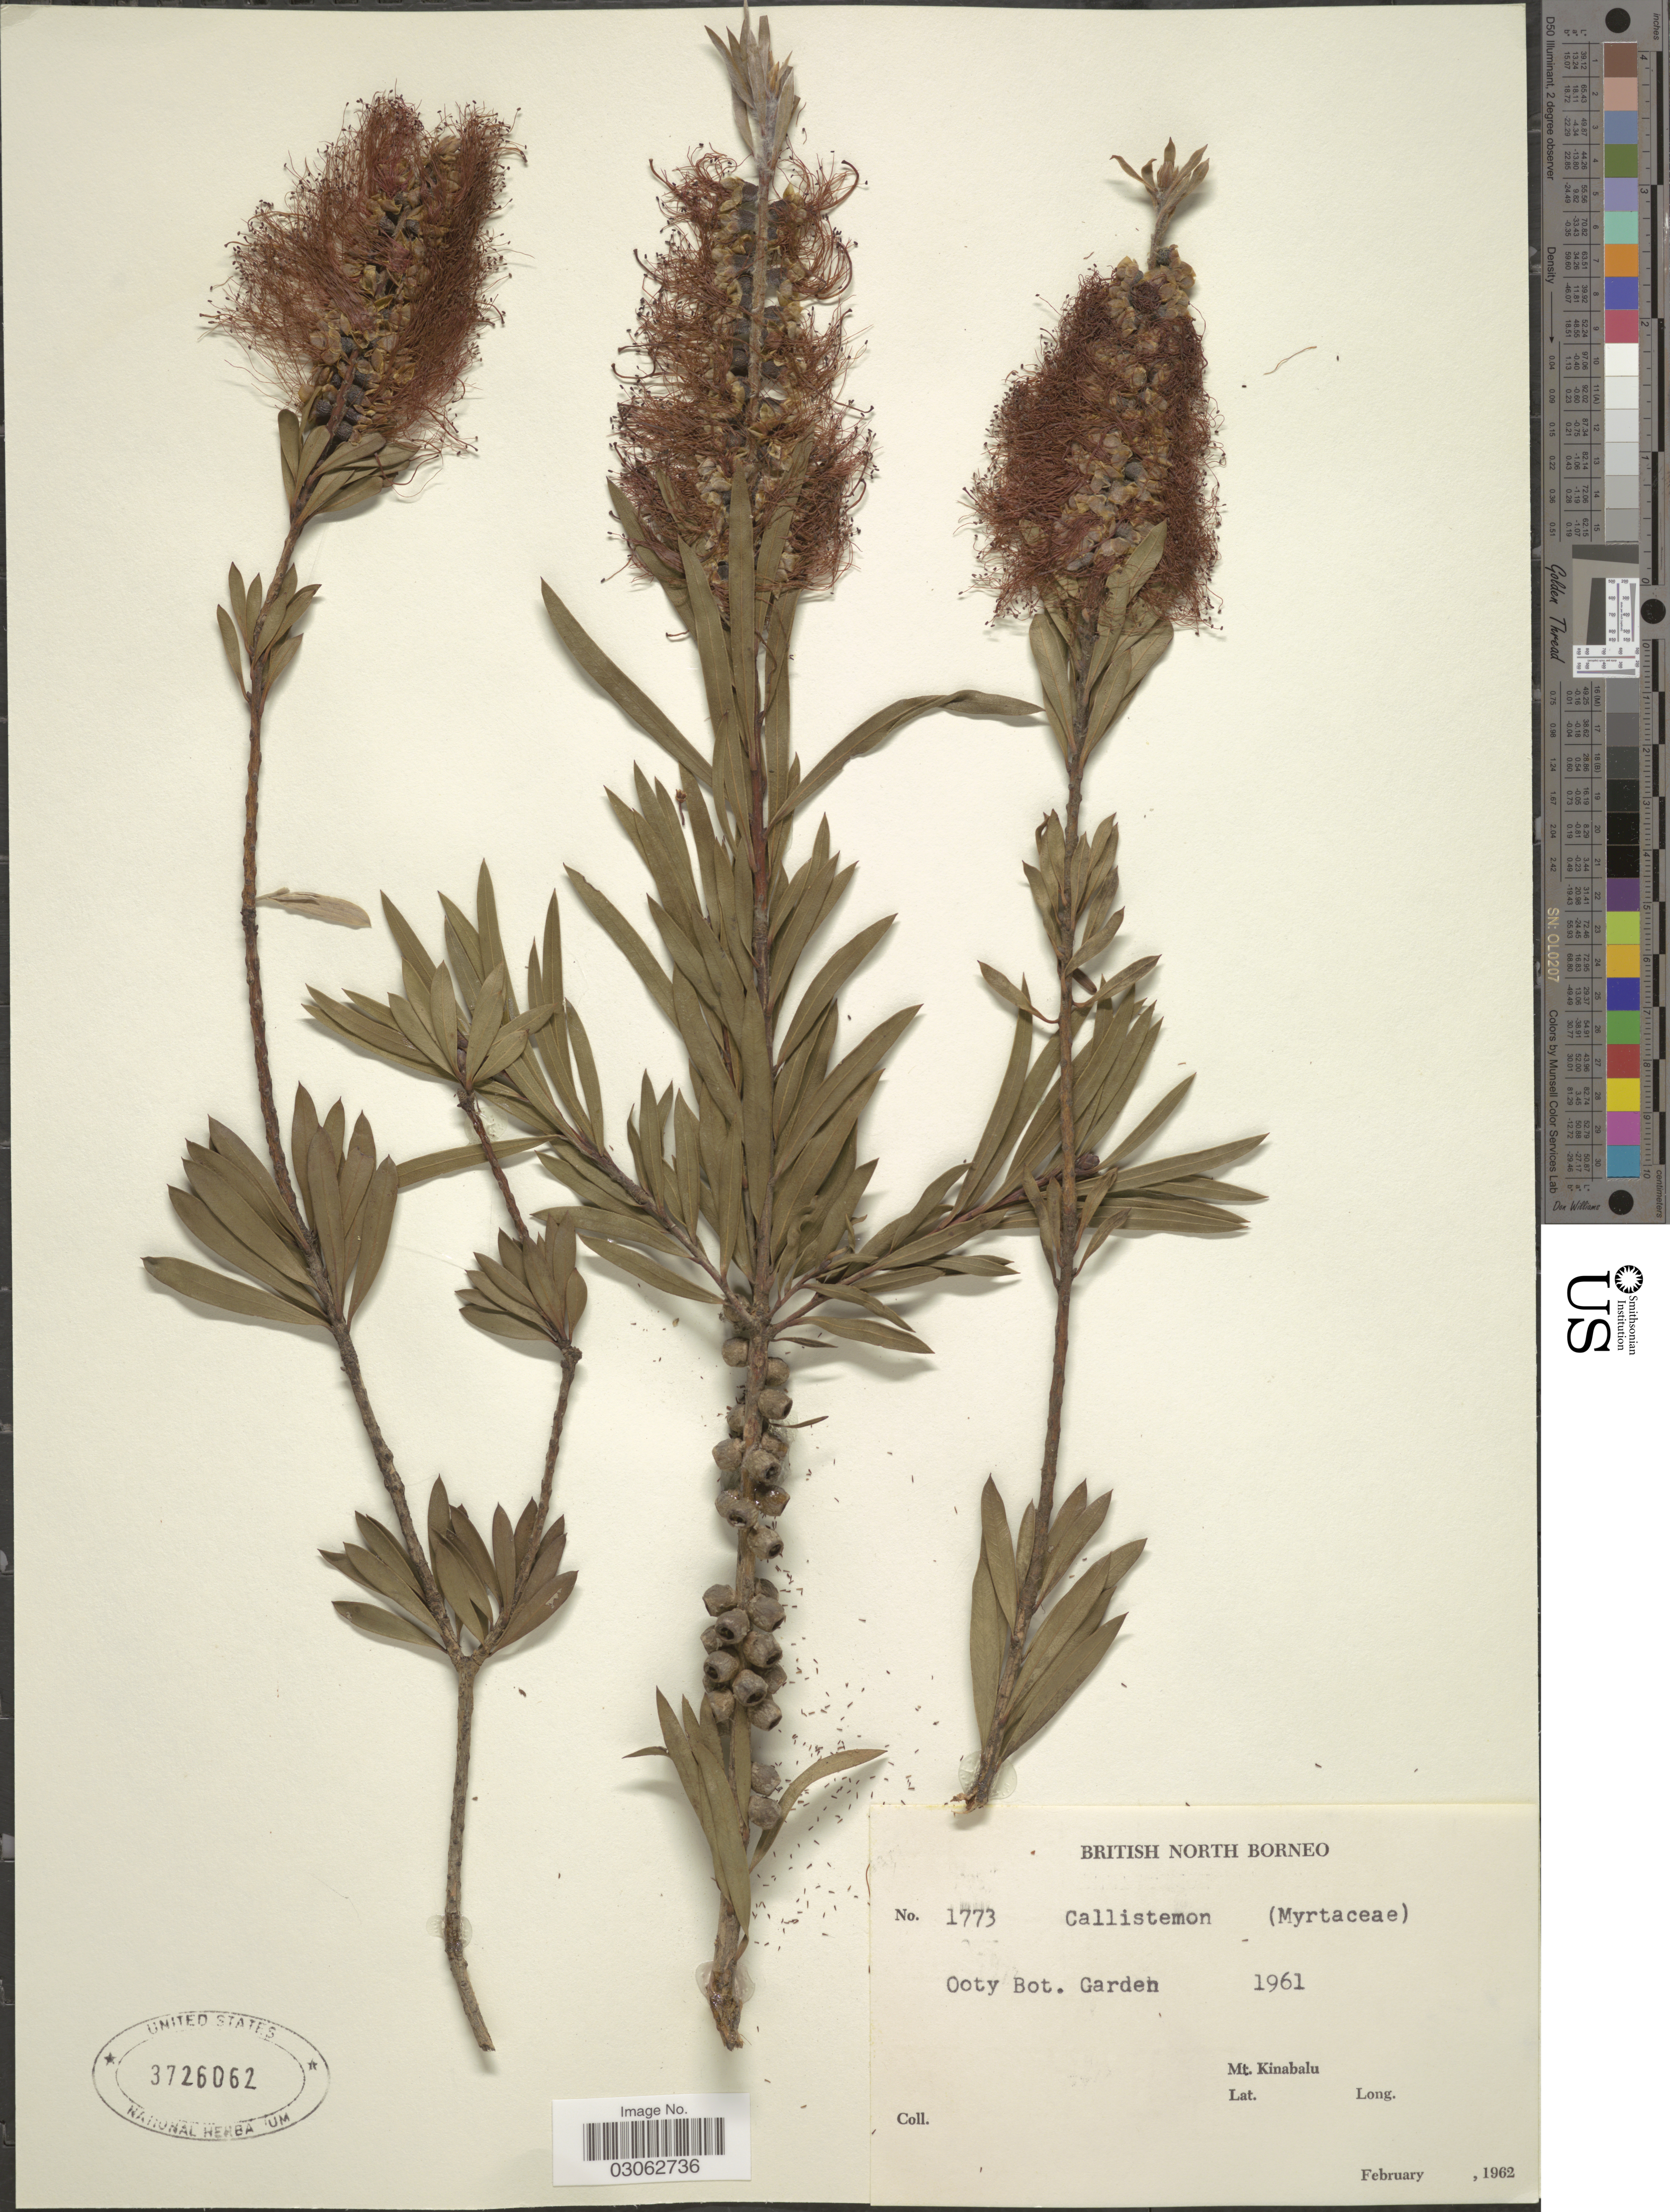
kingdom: Plantae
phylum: Tracheophyta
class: Magnoliopsida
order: Myrtales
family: Myrtaceae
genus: Callistemon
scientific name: Callistemon sp.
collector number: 1773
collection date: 1961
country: Malaysia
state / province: Sabah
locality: Ooty Bot. Garden. Mt. Kinabalu. British North Borneo.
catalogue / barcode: US 3726062